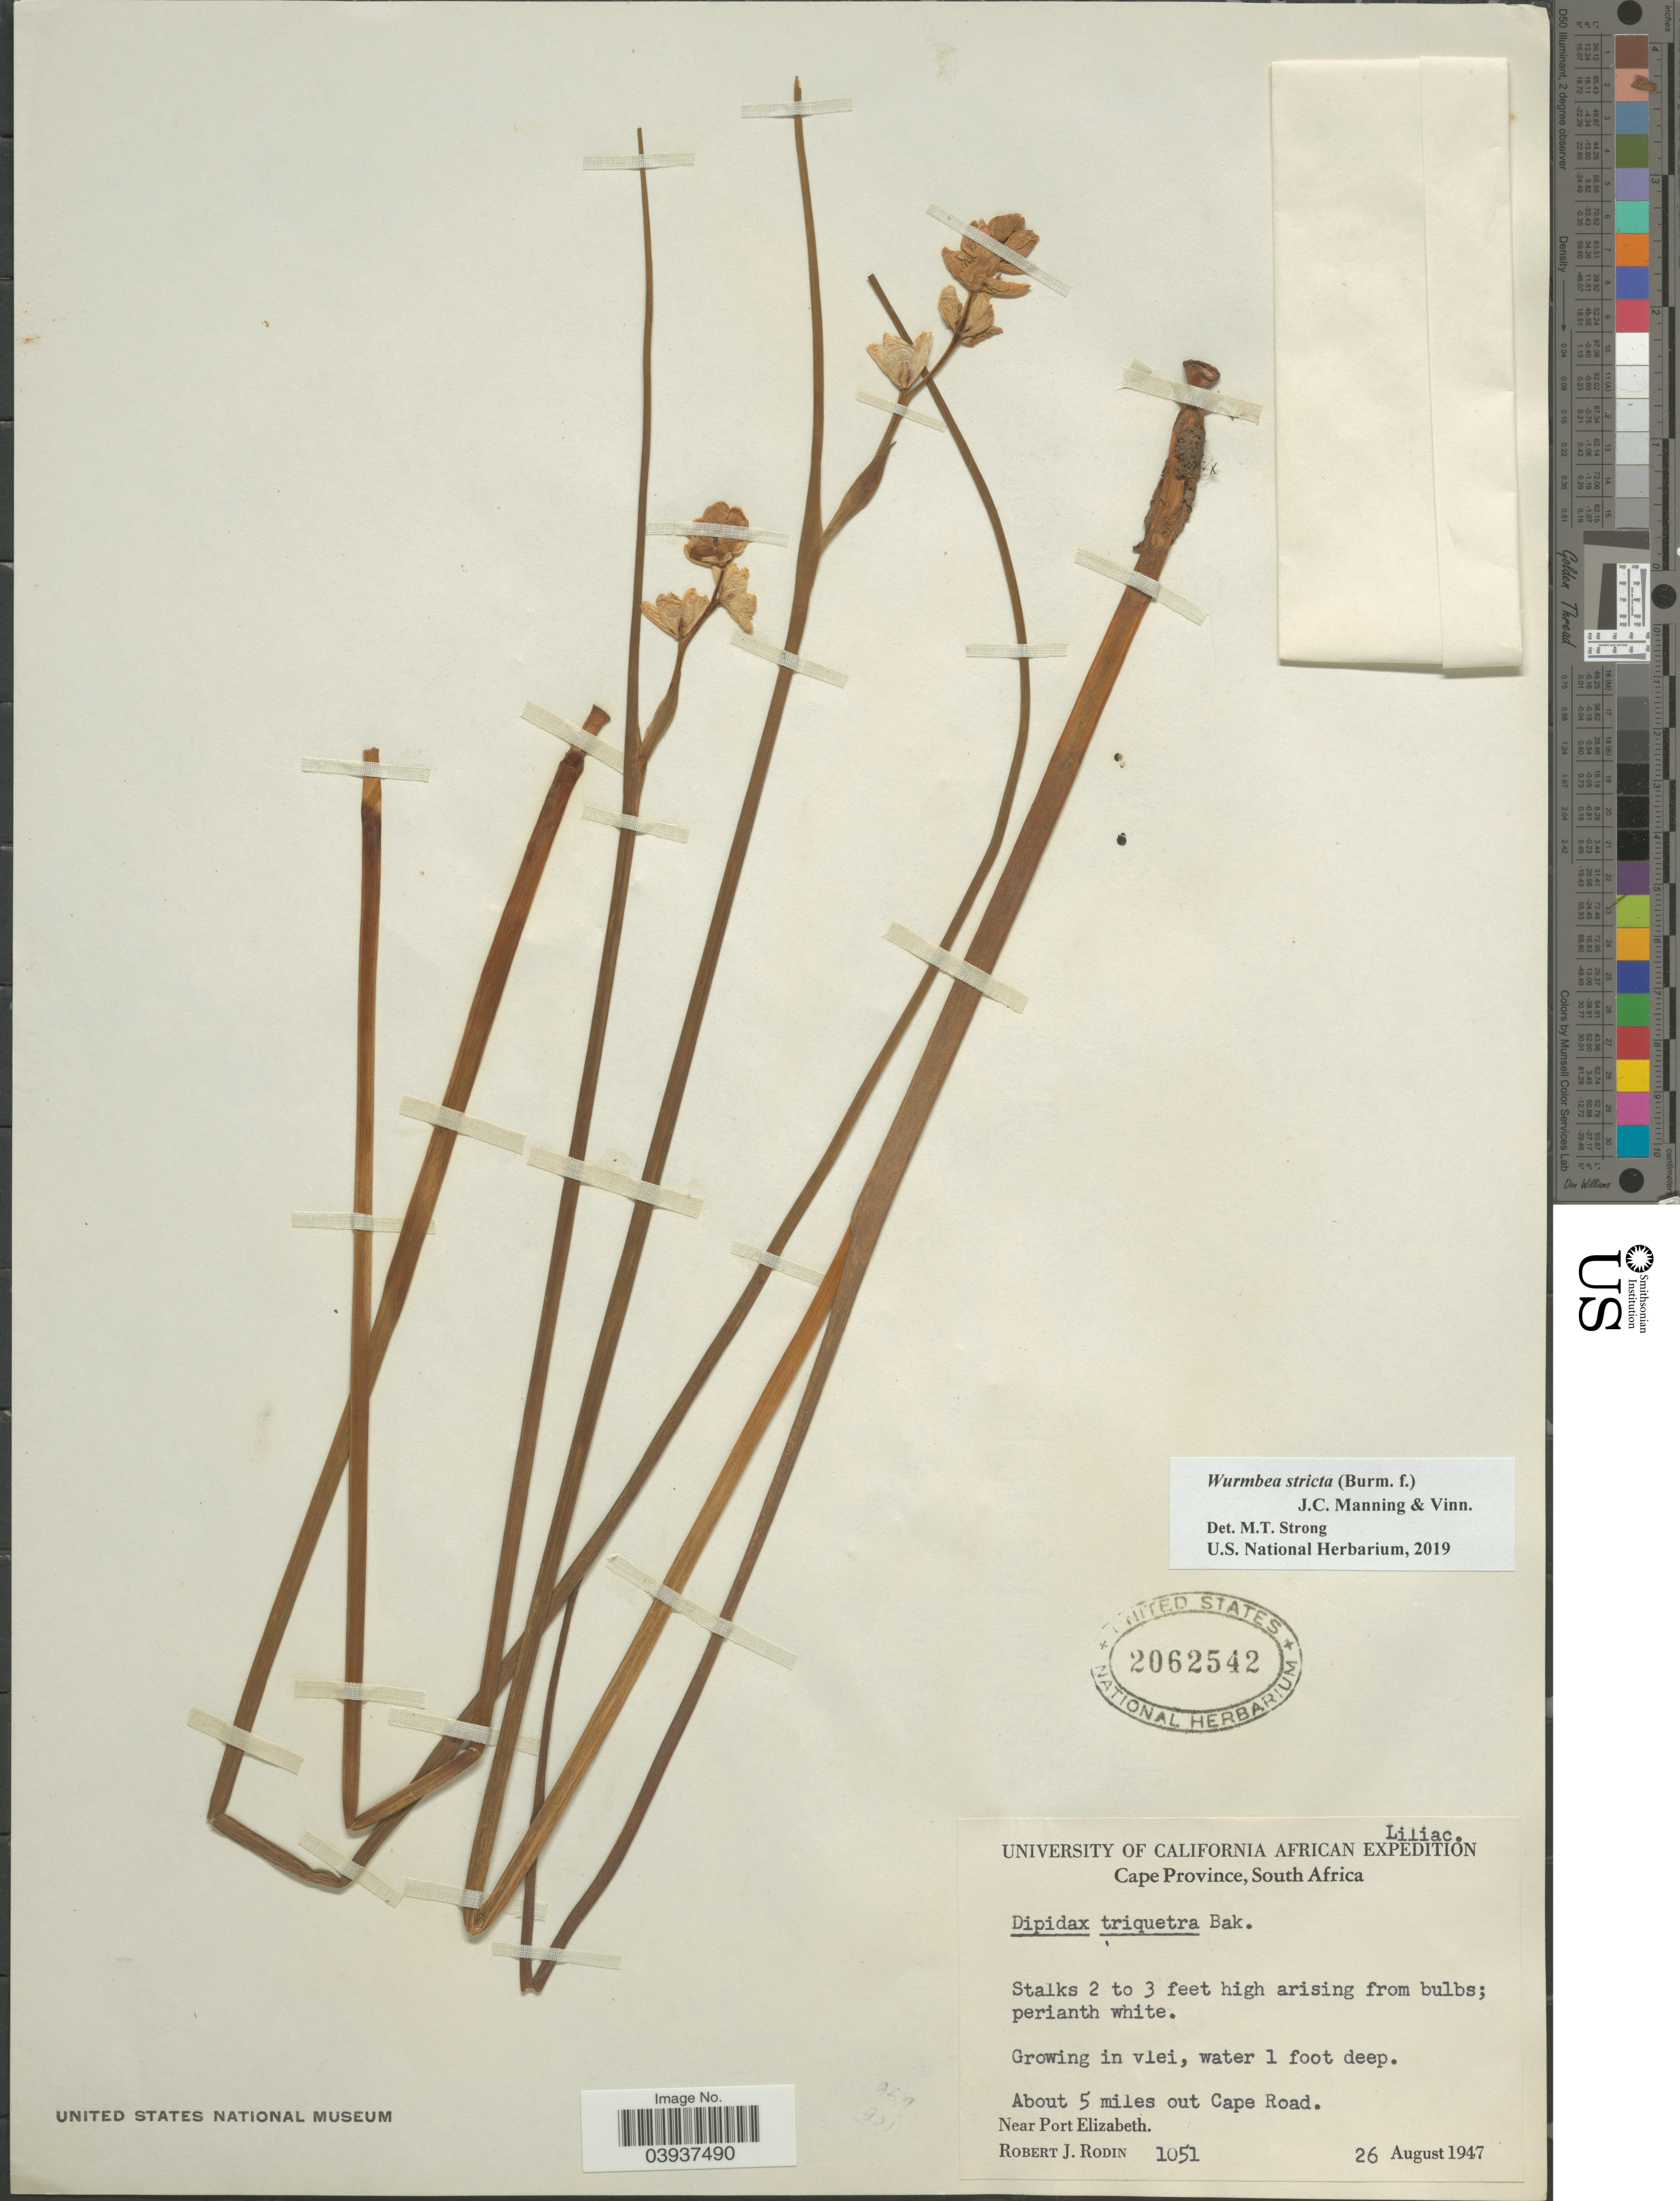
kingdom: Plantae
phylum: Tracheophyta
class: Liliopsida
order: Liliales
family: Colchicaceae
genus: Wurmbea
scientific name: Wurmbea stricta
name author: (Burm. f.) J.C. Manning & Vinn.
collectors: R. J. Rodin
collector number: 1051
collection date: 1947-08-26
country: South Africa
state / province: Eastern Cape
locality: About 5 miles out Cape Road. Near Port Elizabeth.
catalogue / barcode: US 2062542